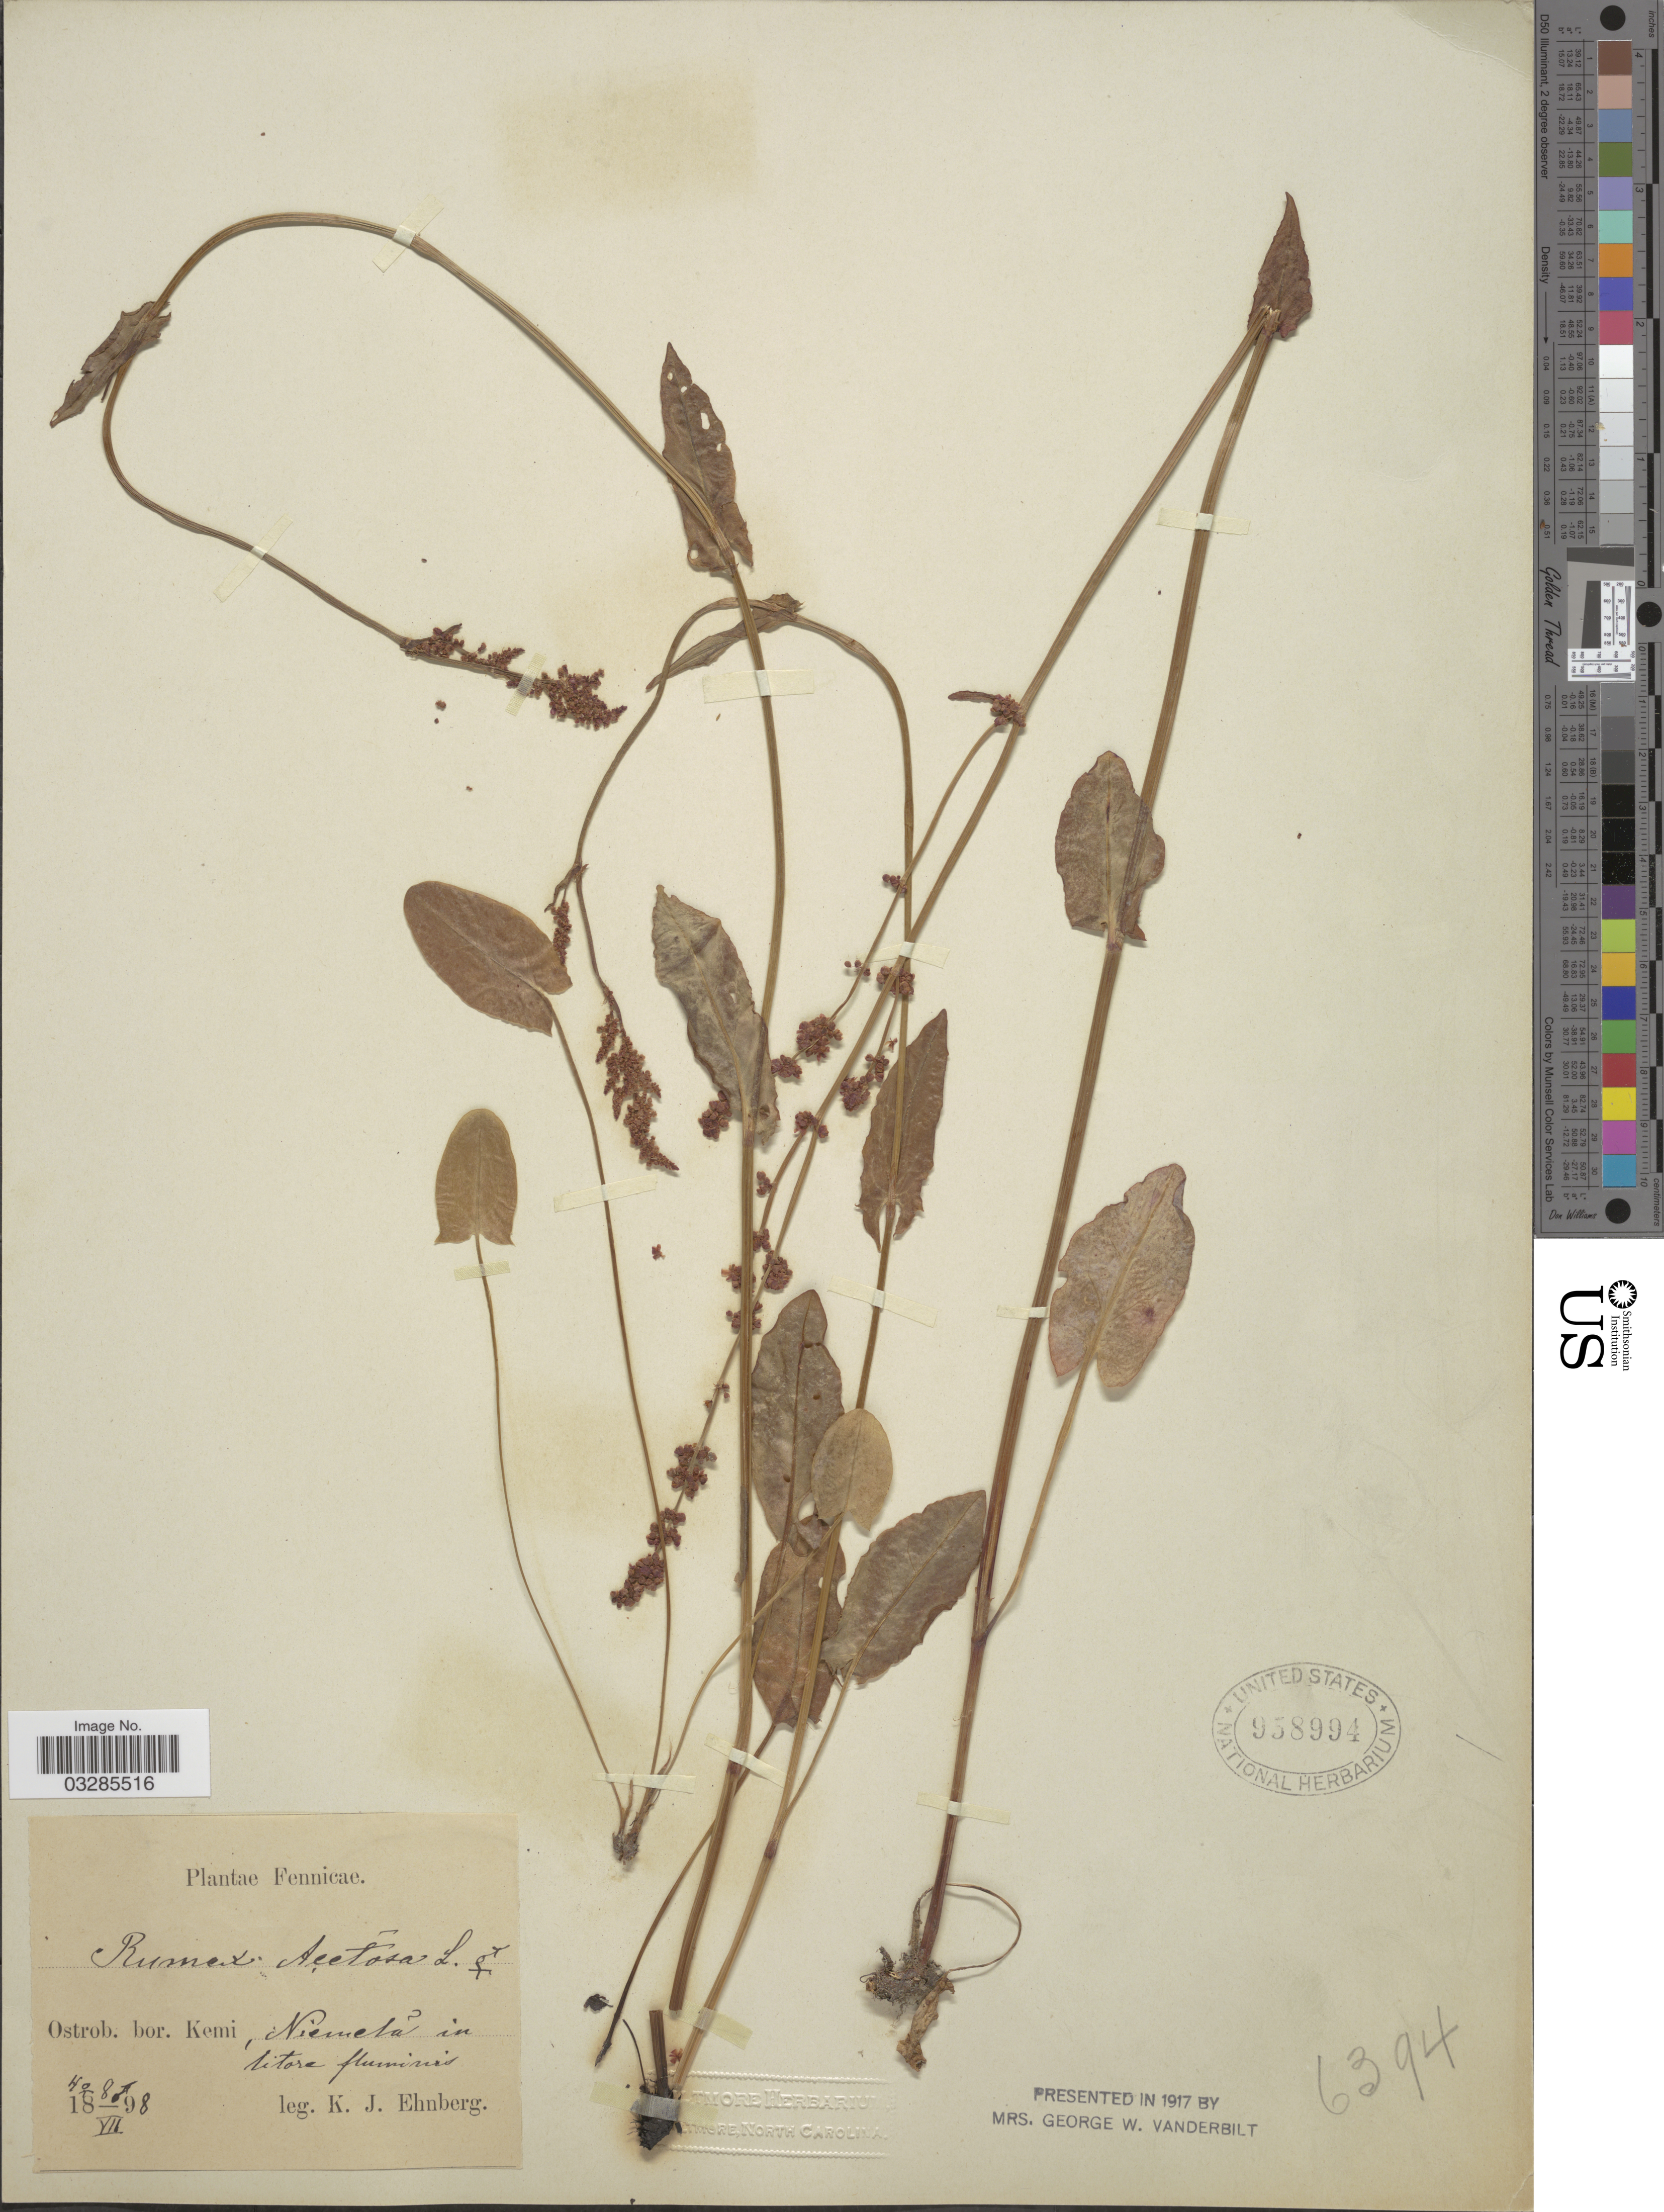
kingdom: Plantae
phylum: Tracheophyta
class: Magnoliopsida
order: Caryophyllales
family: Polygonaceae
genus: Rumex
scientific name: Rumex acetosa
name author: L.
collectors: K. Ehnberg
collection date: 1898-07-08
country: Finland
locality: Fennicae. Ostrob. bor. Kemi, Niemela.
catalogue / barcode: US 958994